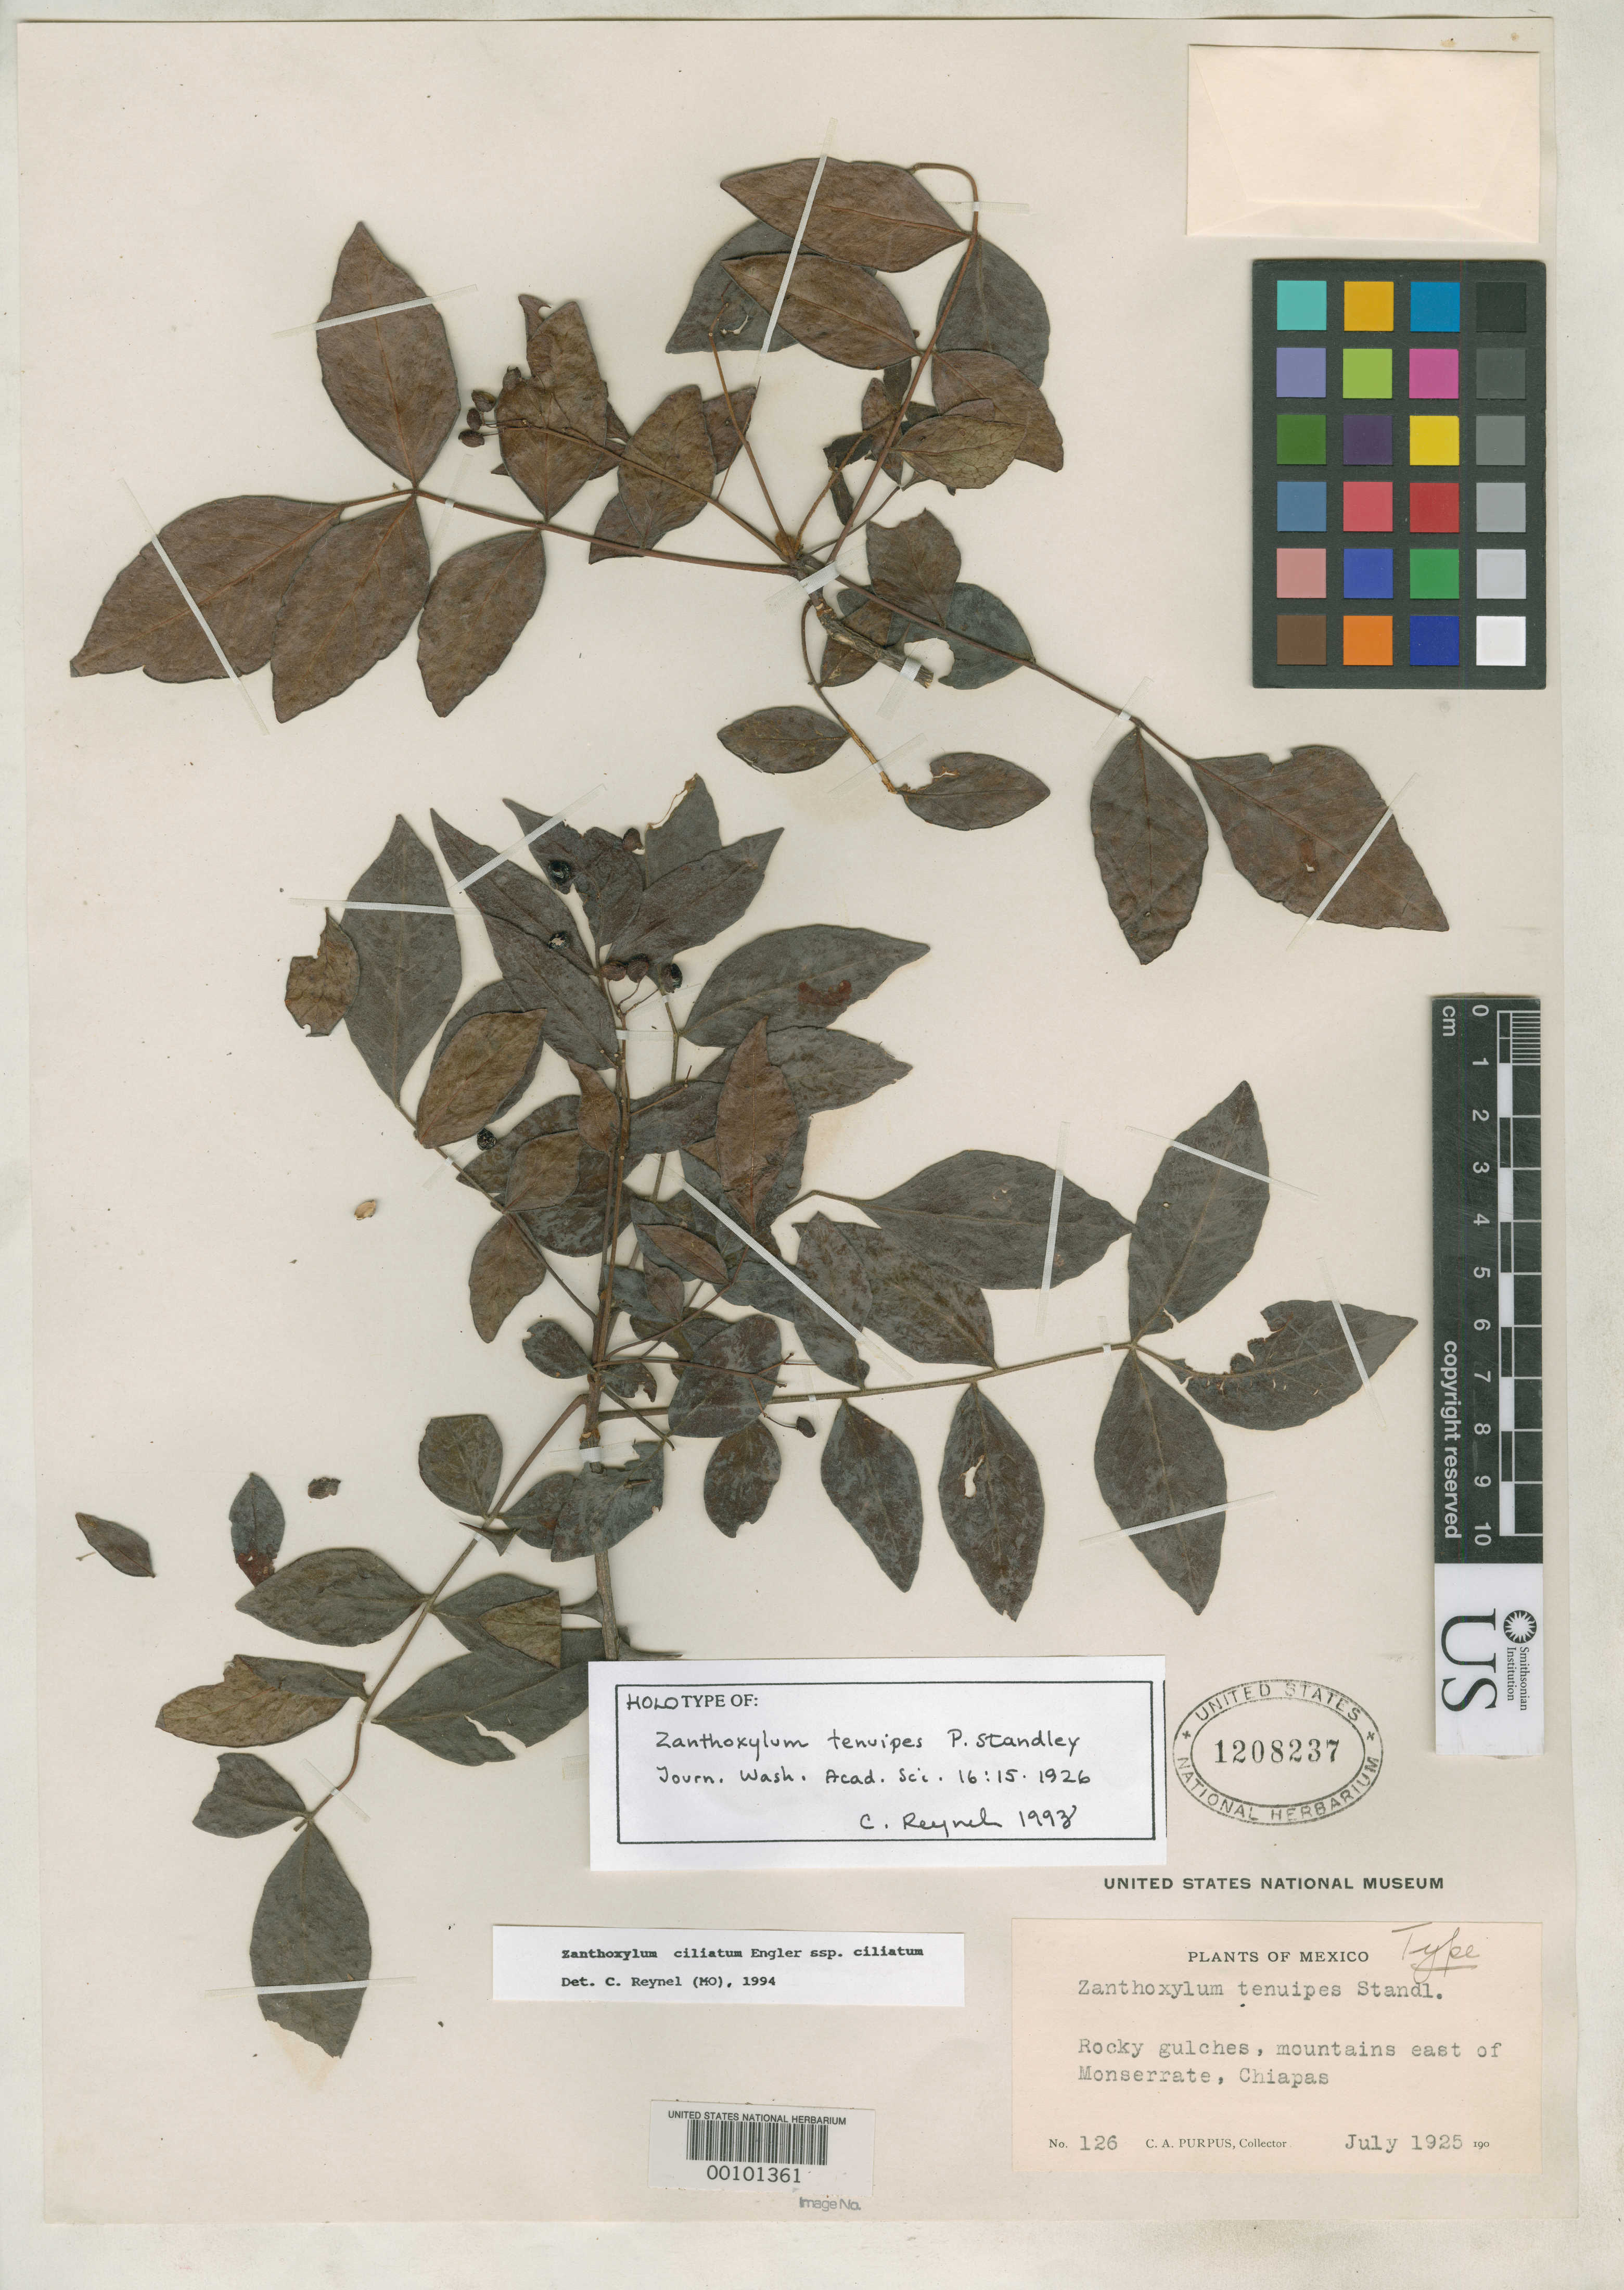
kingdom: Plantae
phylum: Tracheophyta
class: Magnoliopsida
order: Sapindales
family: Rutaceae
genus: Zanthoxylum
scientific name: Zanthoxylum tenuipes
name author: Standl.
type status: Holotype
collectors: C. A. Purpus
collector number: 126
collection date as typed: Jul 1925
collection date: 1925-07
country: Mexico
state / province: Chiapas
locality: Mountains E of Monserrate.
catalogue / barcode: US 1208237